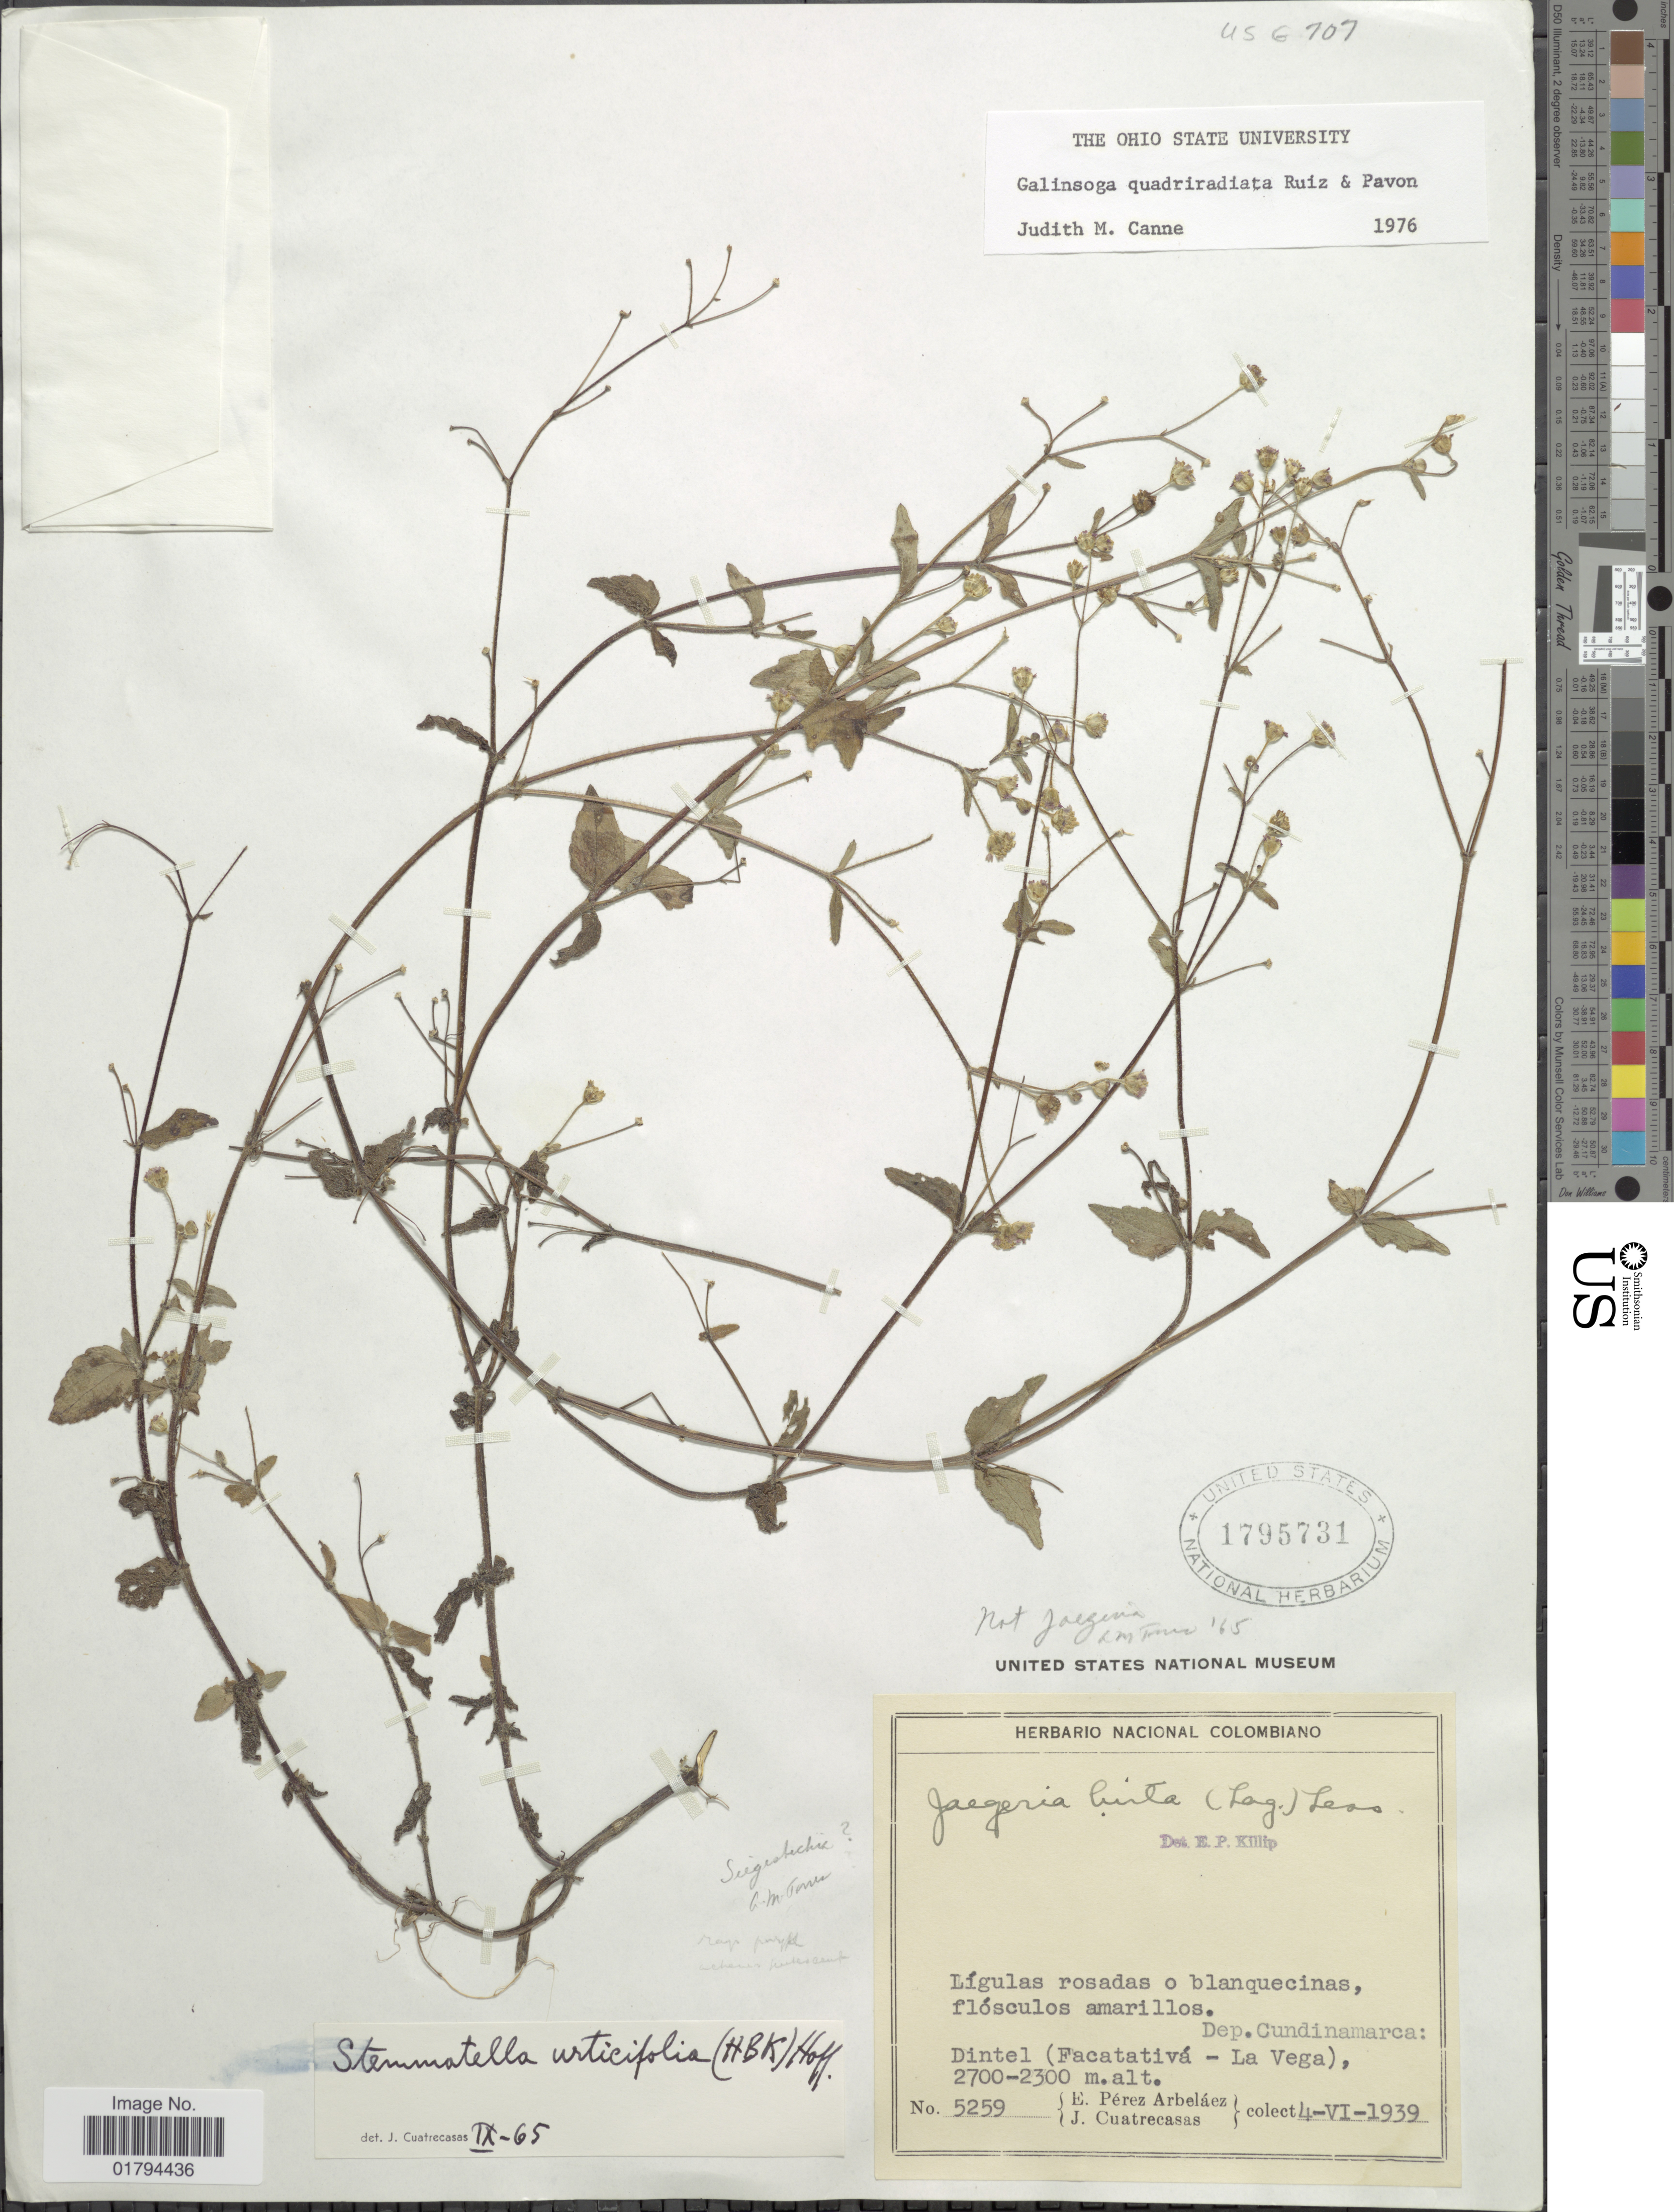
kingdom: Plantae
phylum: Tracheophyta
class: Magnoliopsida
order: Asterales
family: Asteraceae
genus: Galinsoga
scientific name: Galinsoga quadriradiata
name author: Ruiz & Pav.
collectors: E. Pérez Arbeláez & J. Cuatrecasas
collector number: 5259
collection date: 1939-06-04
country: Colombia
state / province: Cundinamarca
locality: Dintel (Facatativa-La Vega).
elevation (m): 2300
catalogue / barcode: US 1795731